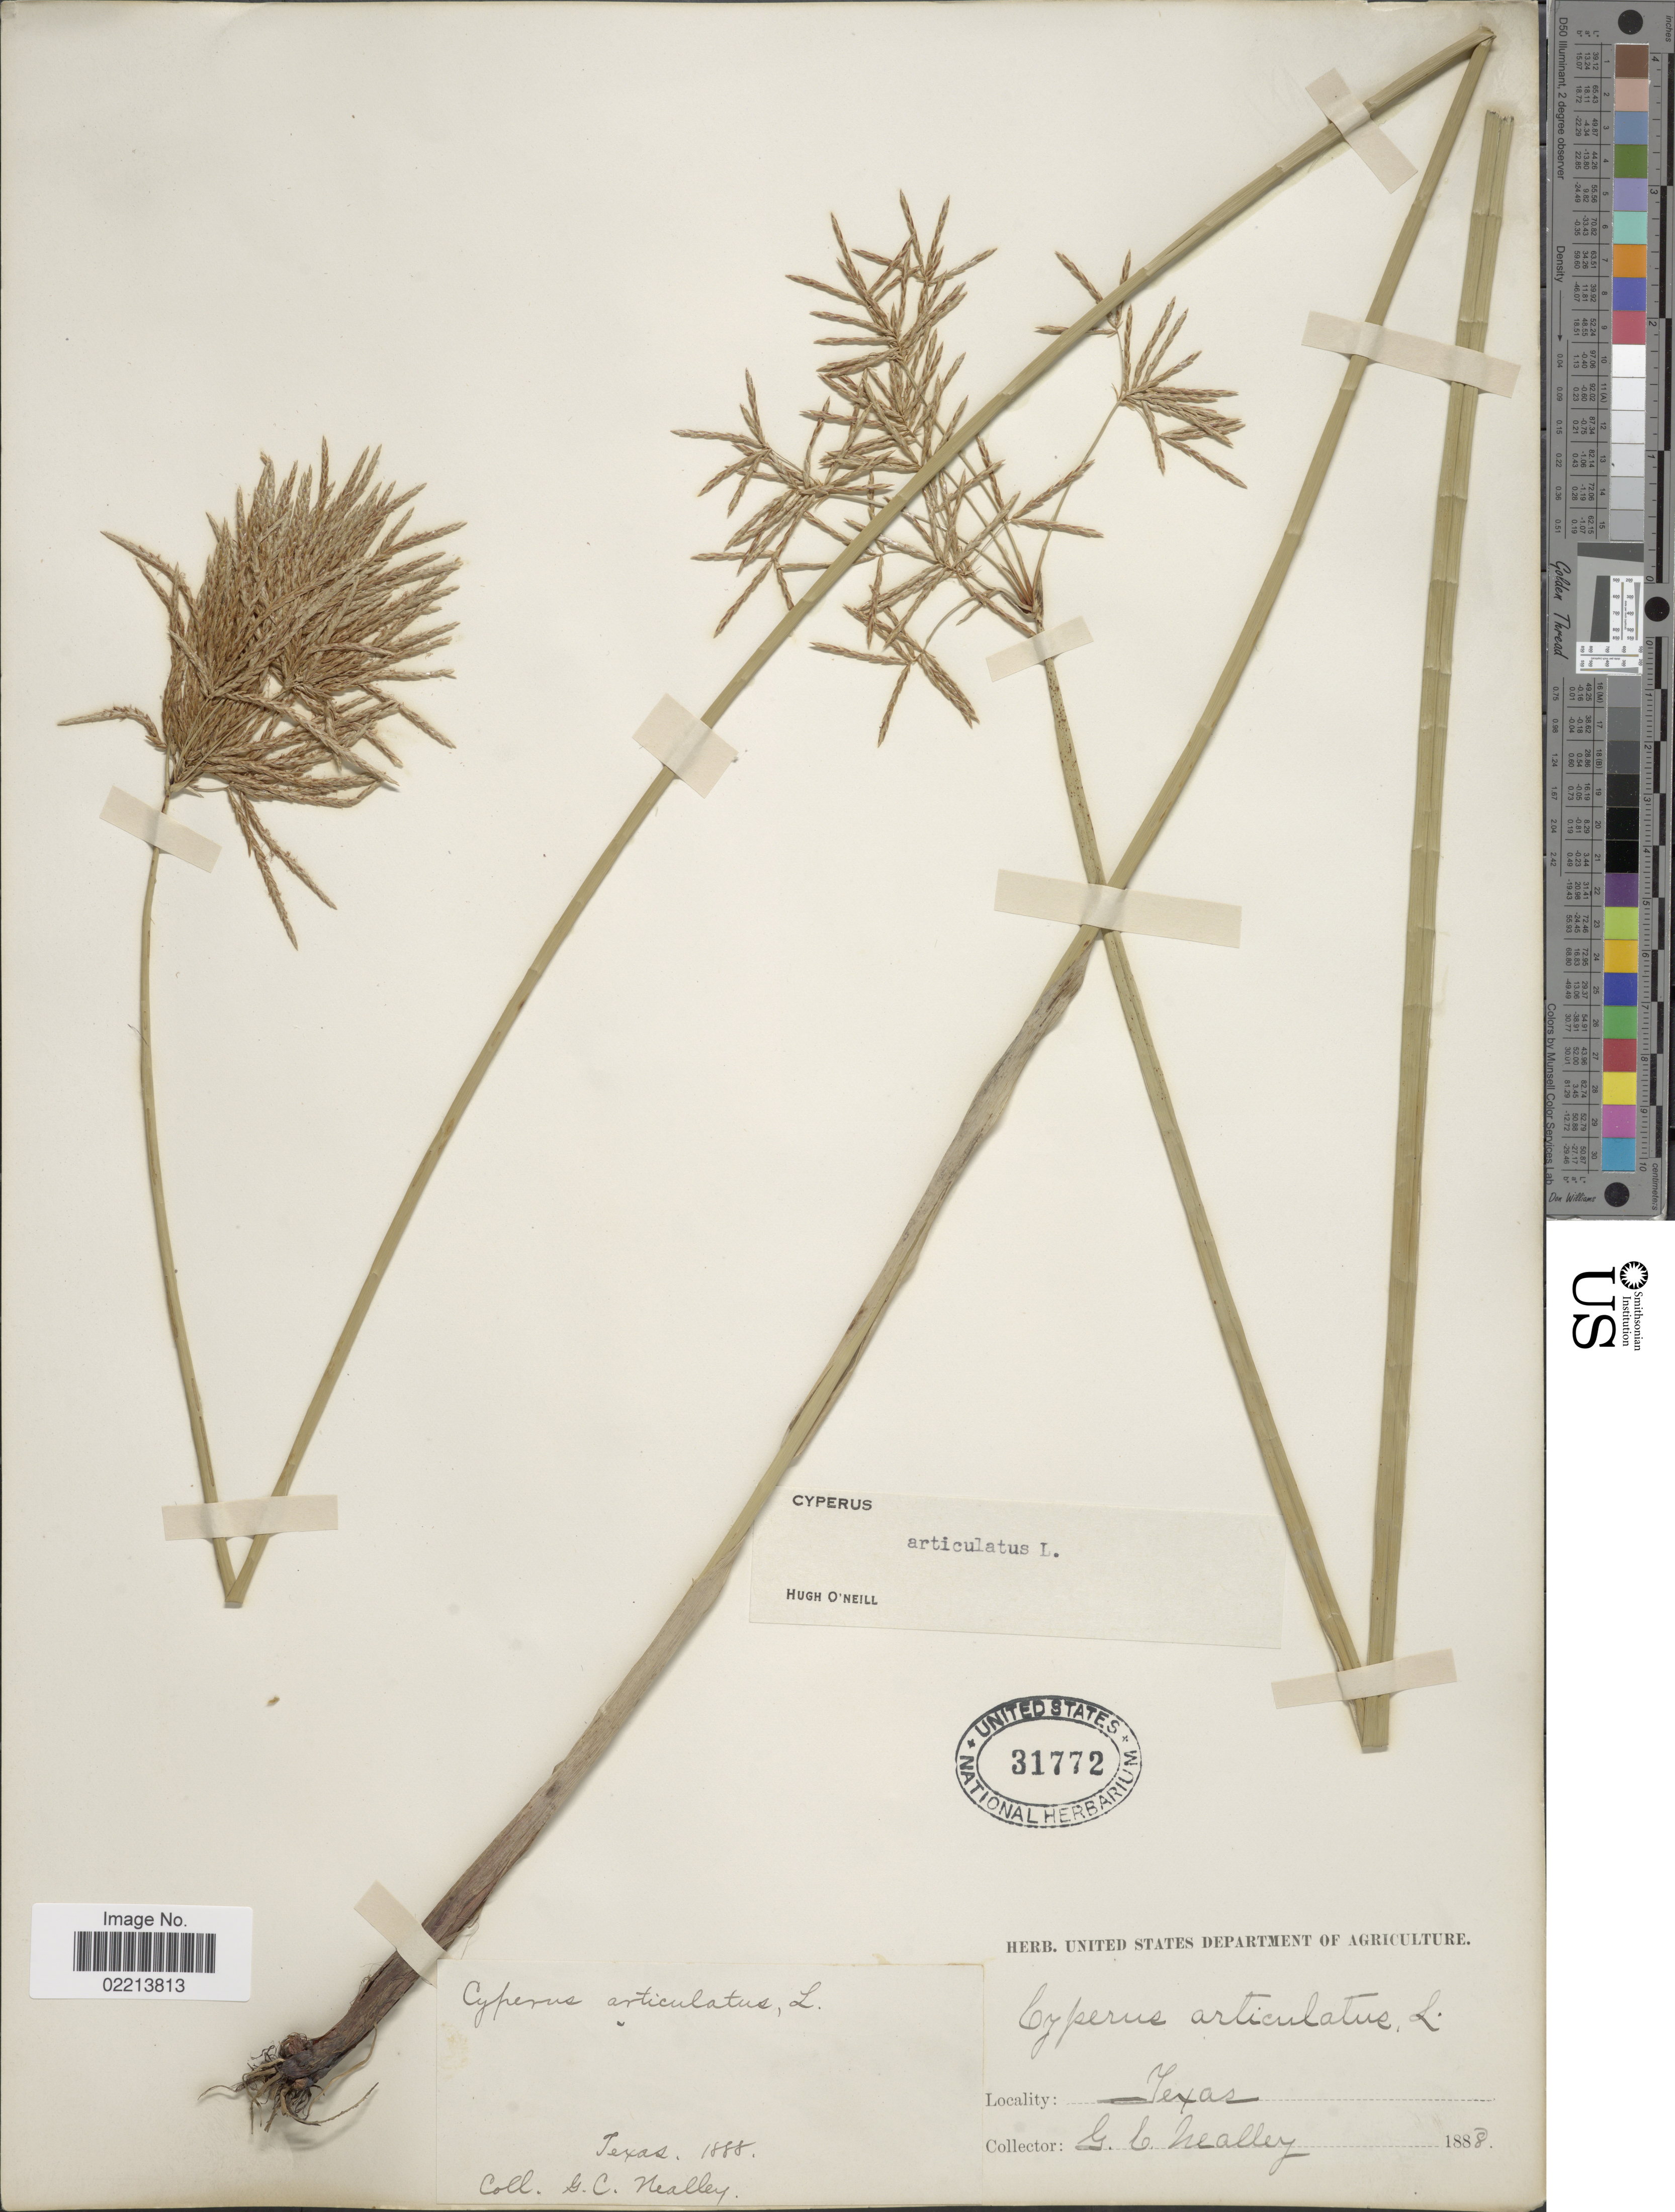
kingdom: Plantae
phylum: Tracheophyta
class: Liliopsida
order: Poales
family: Cyperaceae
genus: Cyperus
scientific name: Cyperus articulatus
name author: L.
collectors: G. C. Nealley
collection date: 1888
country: United States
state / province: Texas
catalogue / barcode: US 31772